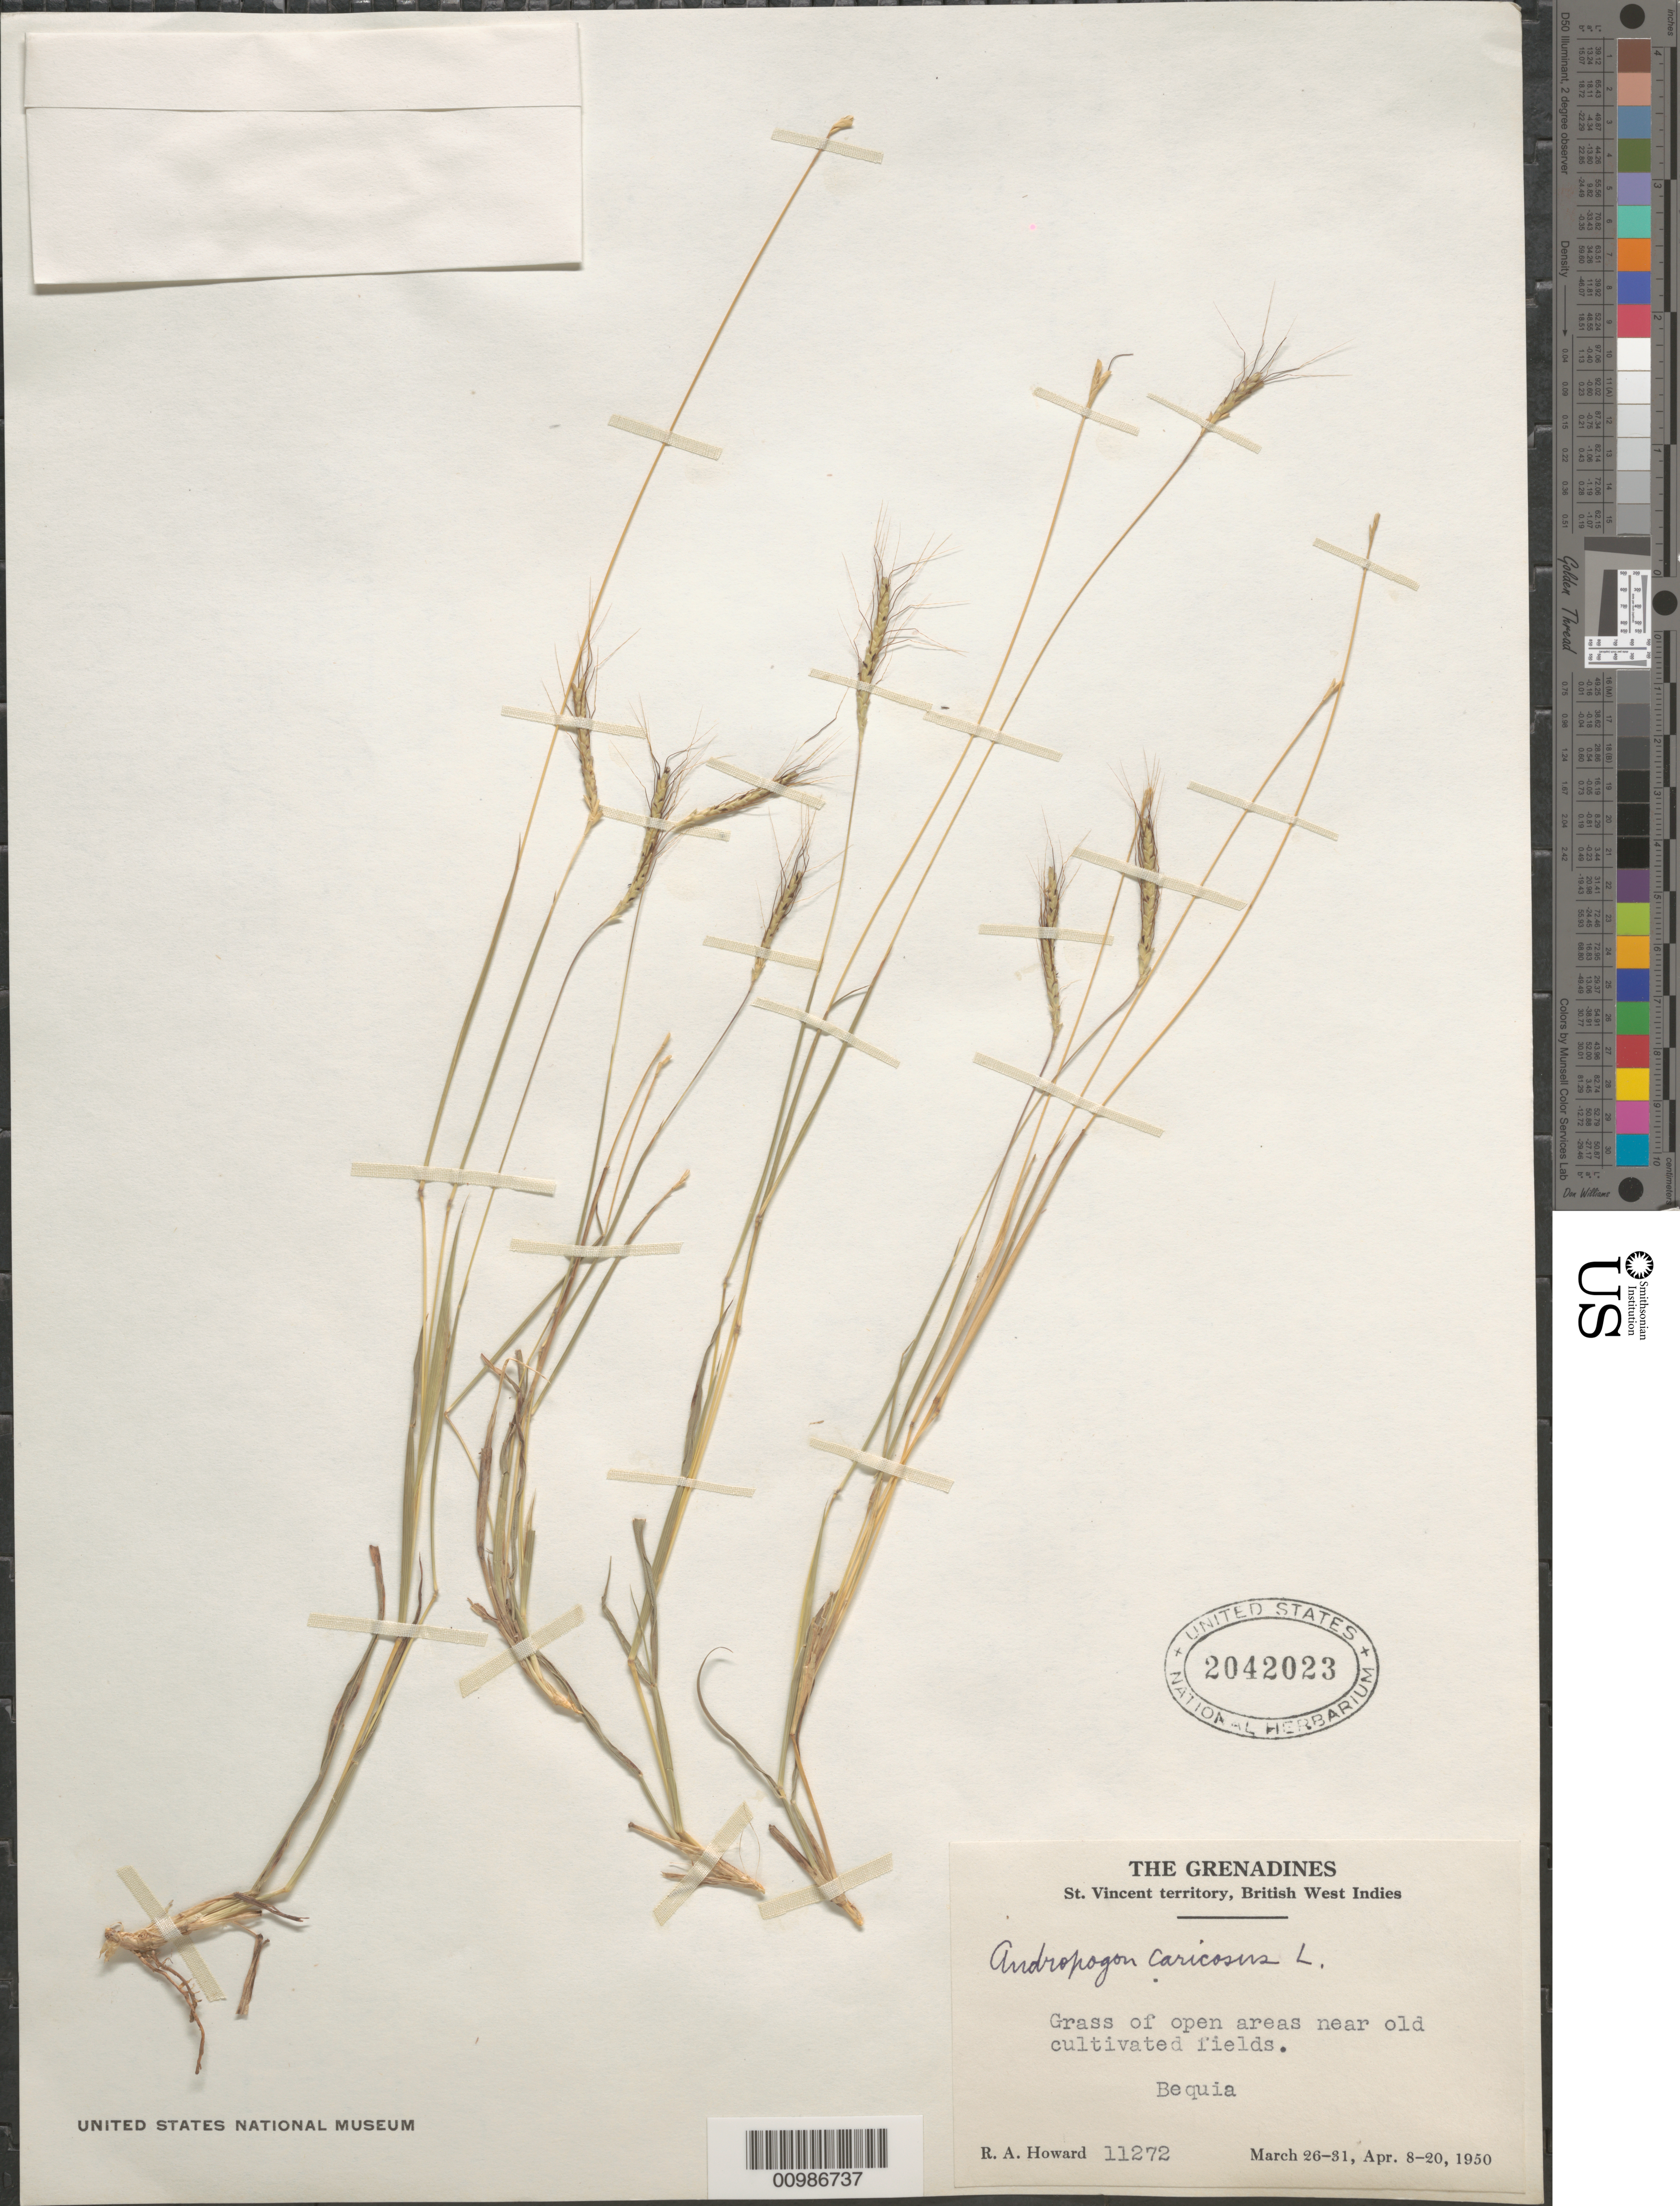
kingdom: Plantae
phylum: Tracheophyta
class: Liliopsida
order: Poales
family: Poaceae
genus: Andropogon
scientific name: Andropogon caricosus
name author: L.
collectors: R. A. Howard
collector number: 11272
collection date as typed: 26 Mar 1950 to20 Apr 1950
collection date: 1950-03-26/1950-04-20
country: St. Vincent - Grenadines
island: St. Vincent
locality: Bequia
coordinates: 0 N, 0 E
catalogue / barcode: US 2042023